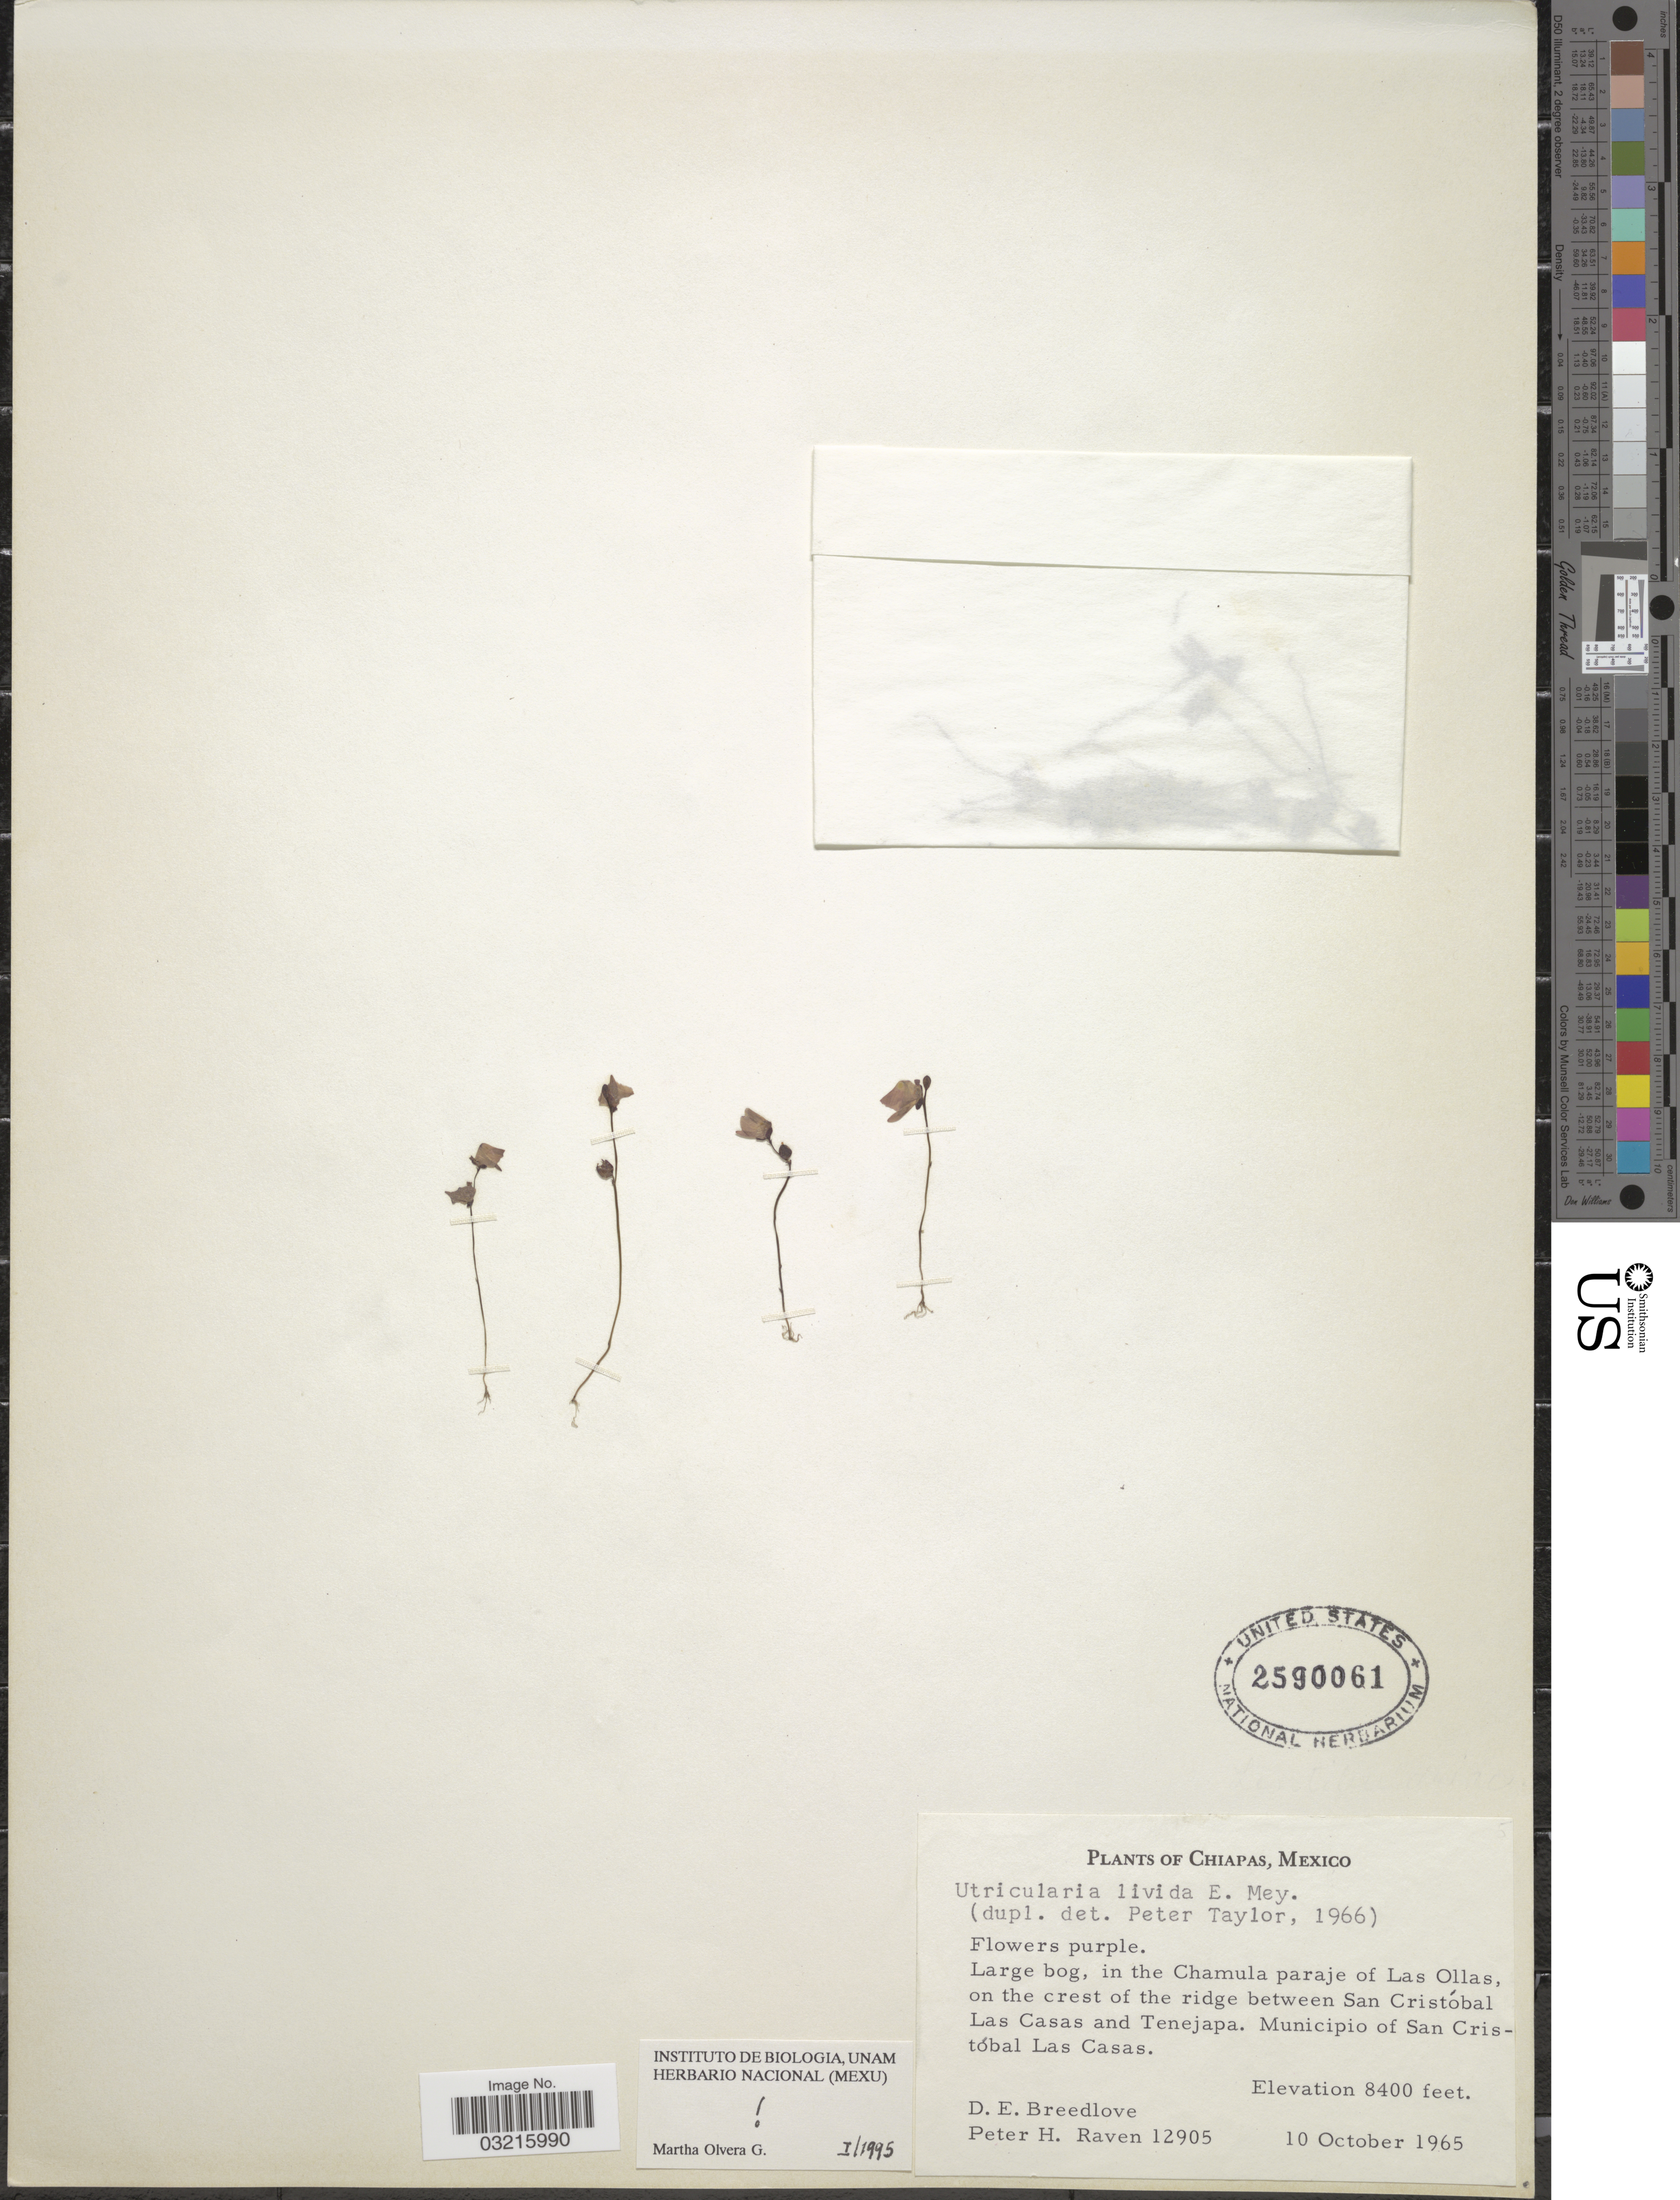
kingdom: Plantae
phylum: Tracheophyta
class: Magnoliopsida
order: Lamiales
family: Lentibulariaceae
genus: Utricularia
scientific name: Utricularia livida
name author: E. Mey.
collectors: D. E. Breedlove & P. Raven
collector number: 12905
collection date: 1965-10-10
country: Mexico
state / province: Chiapas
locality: Large bog, in the Chamula paraje of Las Ollas, on the crest of the ridge between San Cristóbal Las Casas and Tenejapa. Municipio of San Cristóbal Las Casas.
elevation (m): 2560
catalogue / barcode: US 2590061